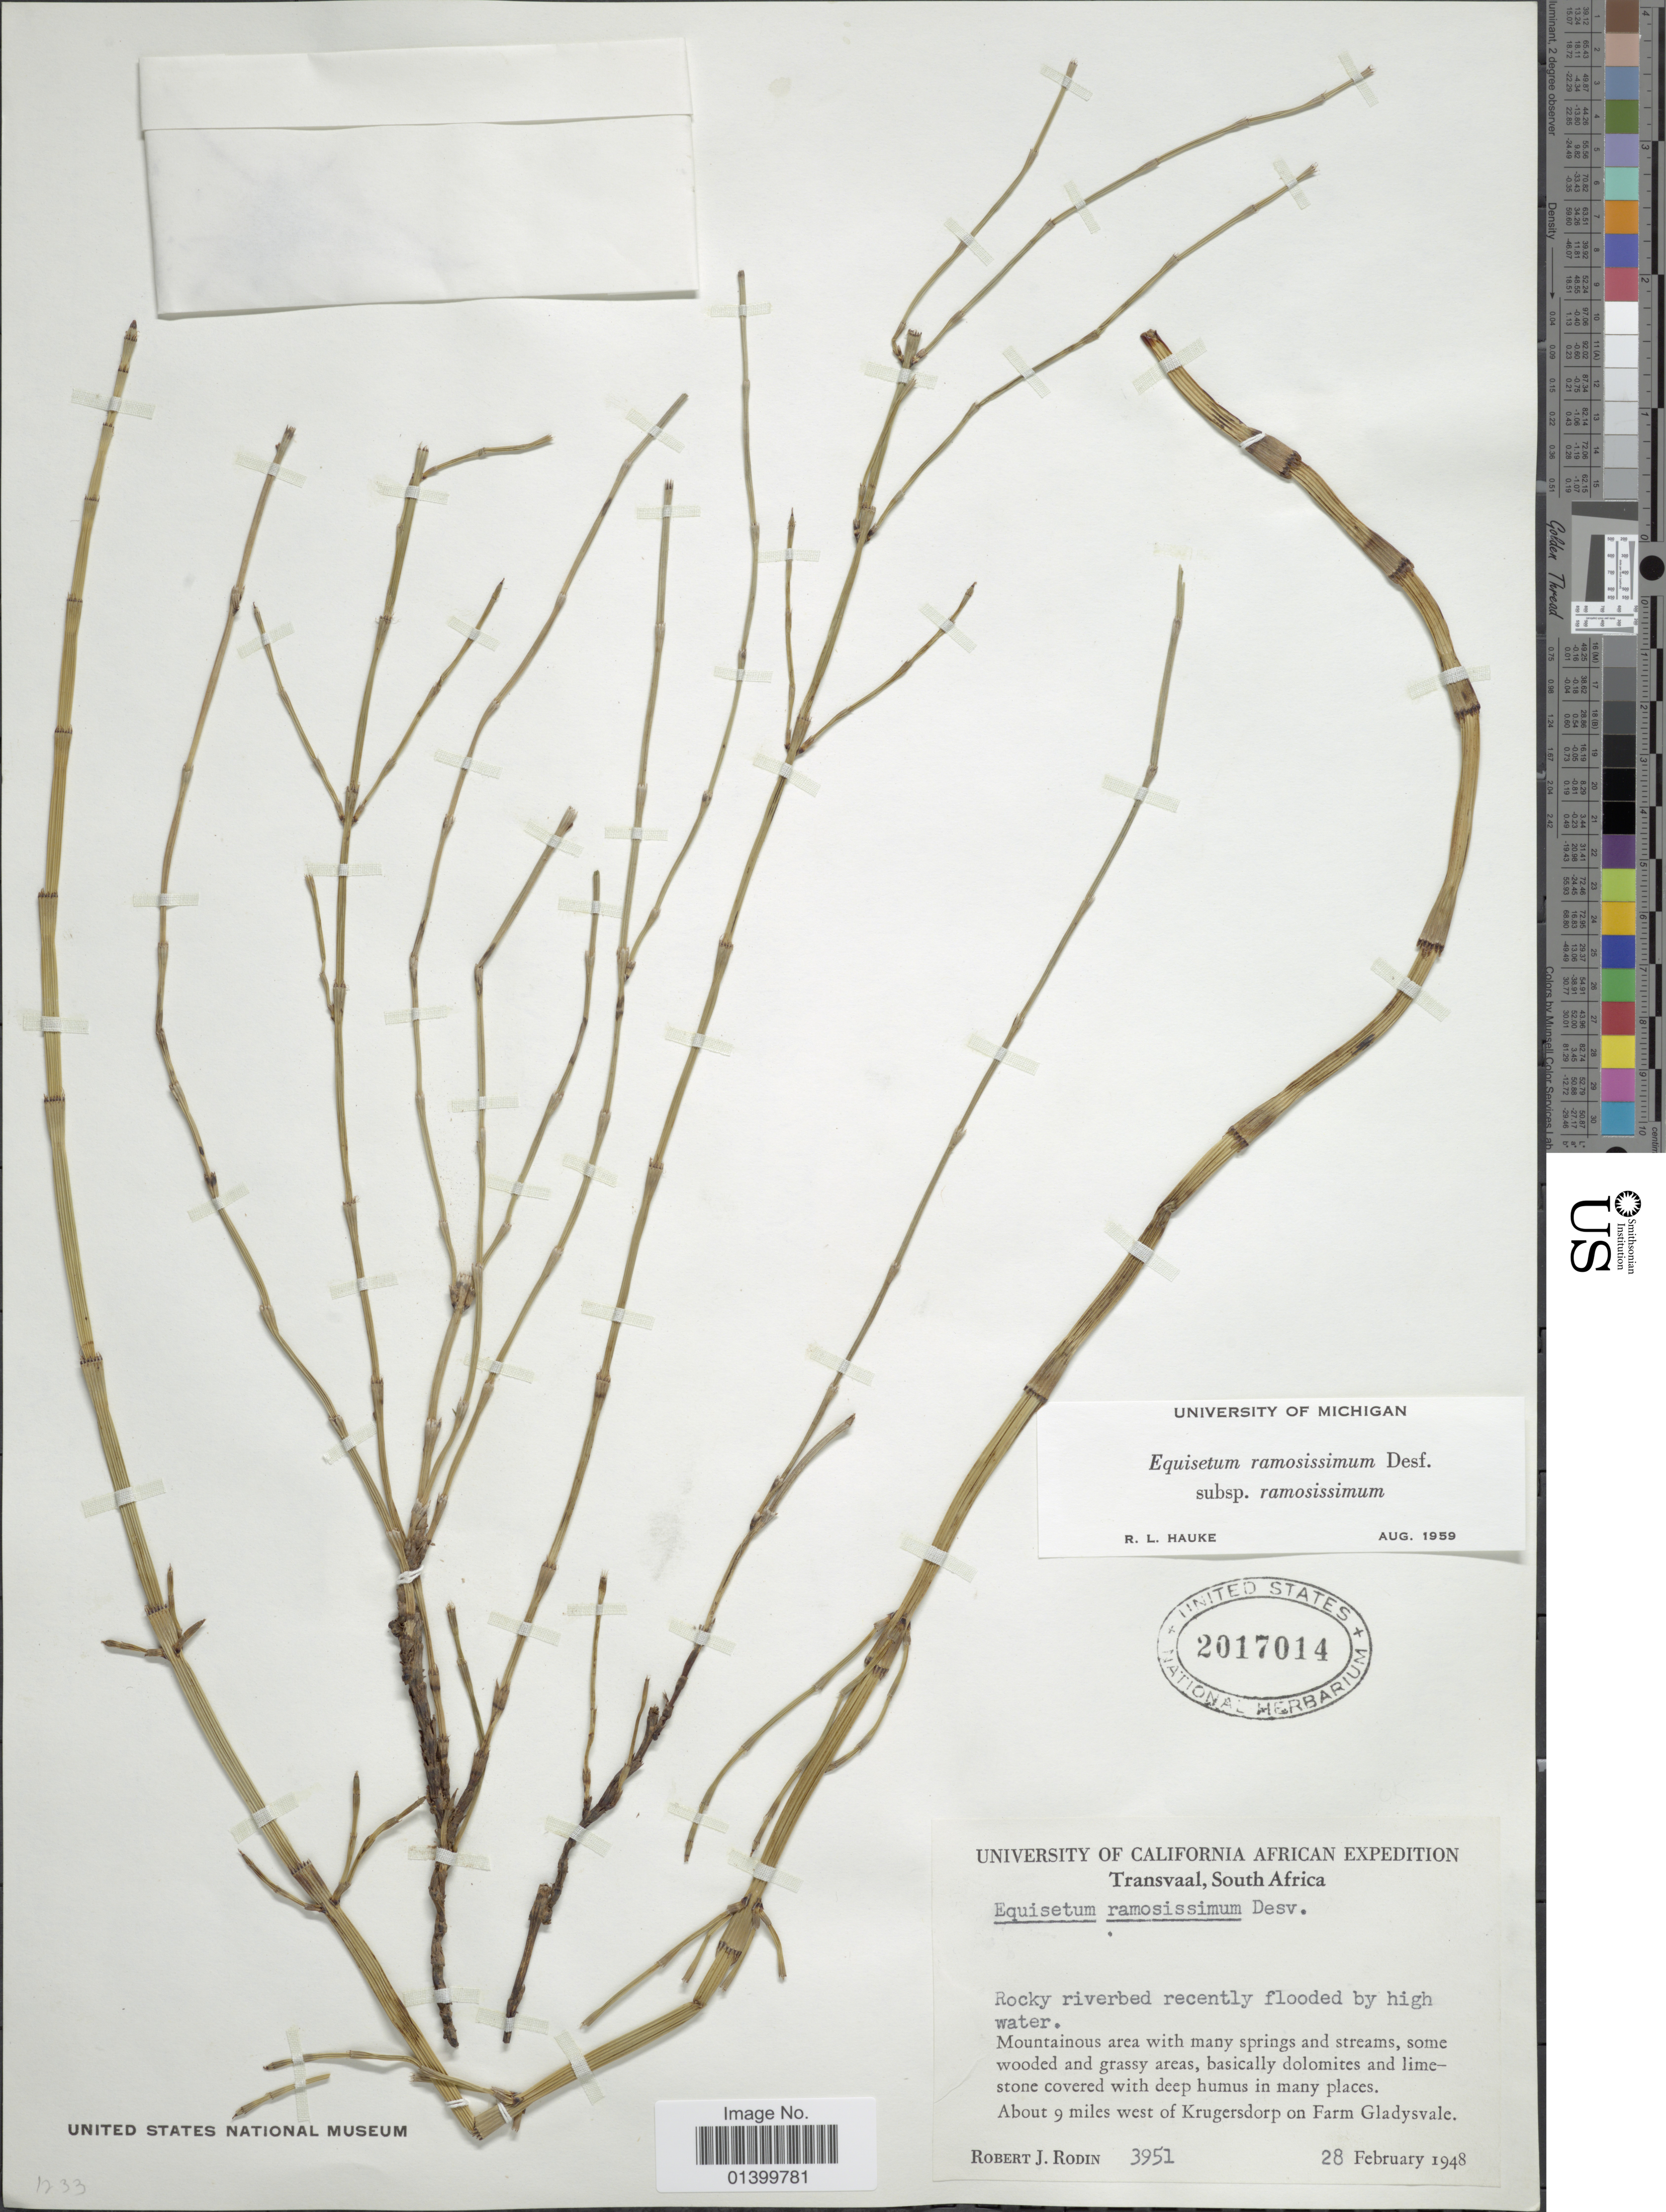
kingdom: Plantae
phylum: Tracheophyta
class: Polypodiopsida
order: Equisetales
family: Equisetaceae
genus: Equisetum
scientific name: Equisetum ramosissimum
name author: Desf.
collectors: R. J. Rodin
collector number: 3951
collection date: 1948-02-28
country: South Africa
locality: Transvaal, South Africa. About 9 miles west of Krugersdorp on Farm Gladysvale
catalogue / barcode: US 2017014